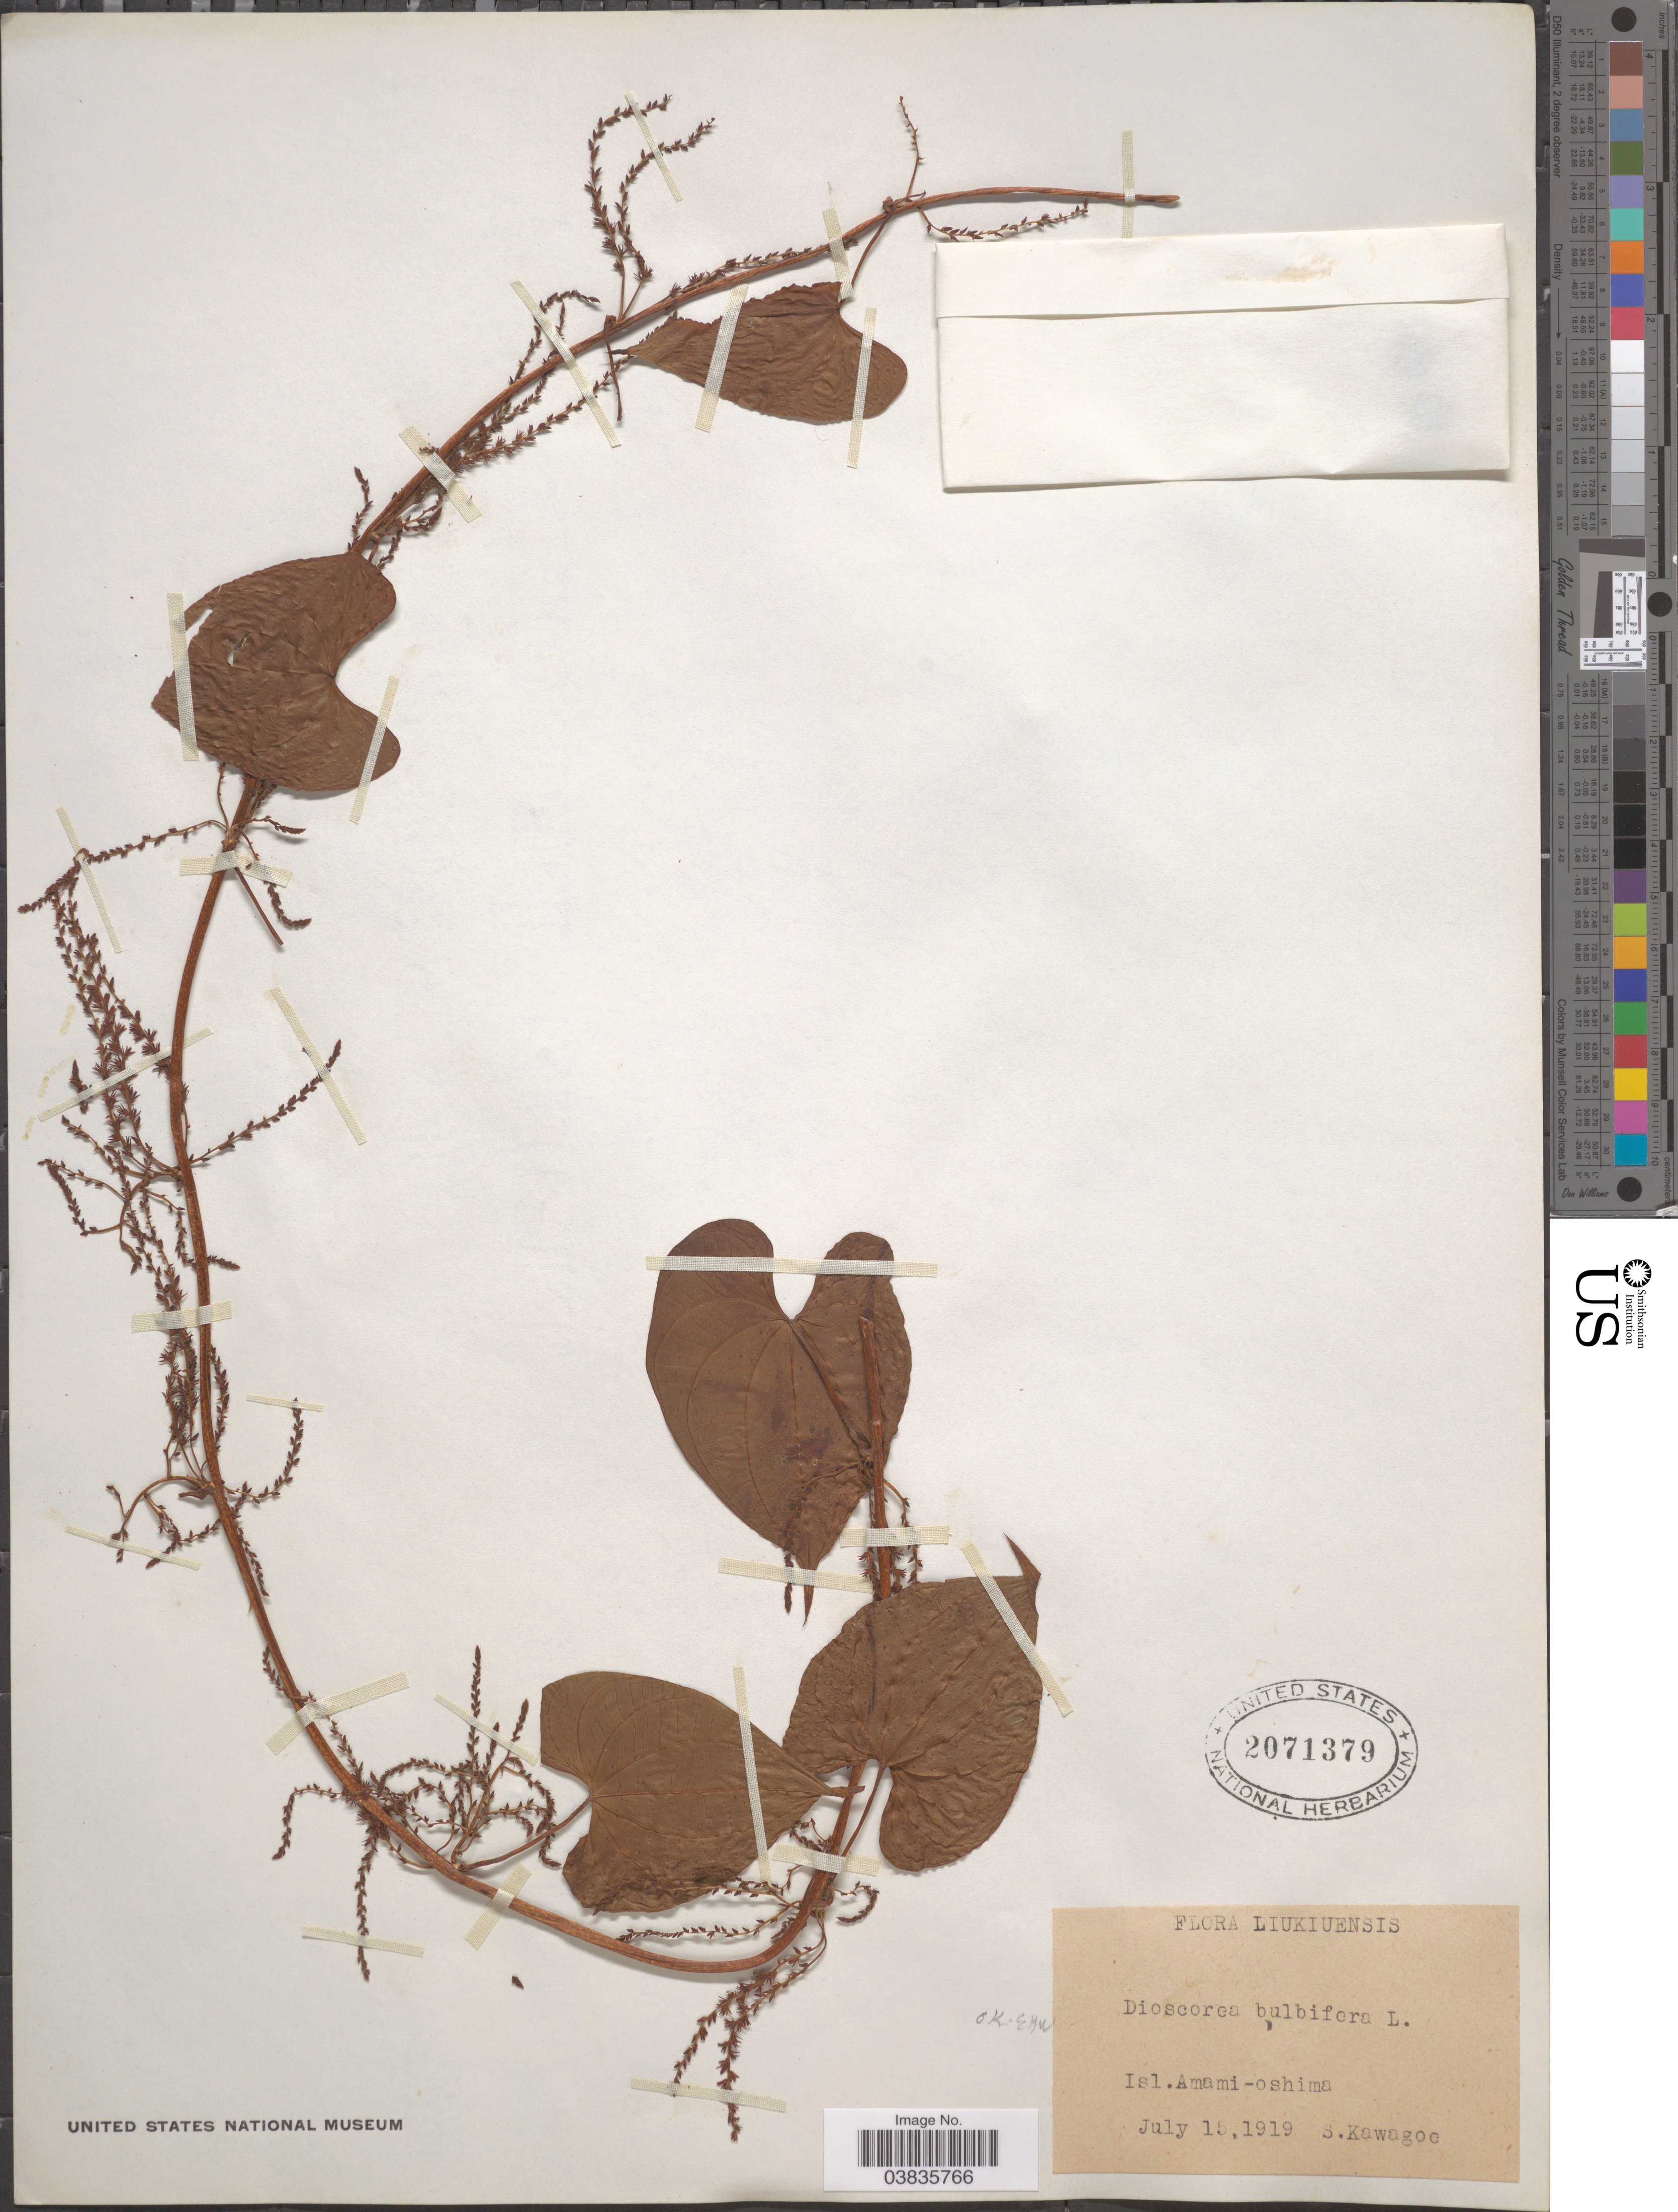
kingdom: Plantae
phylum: Tracheophyta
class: Liliopsida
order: Dioscoreales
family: Dioscoreaceae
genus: Dioscorea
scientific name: Dioscorea bulbifera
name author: L.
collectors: S. Kawagoe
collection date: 1919-07-15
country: Japan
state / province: Okinawa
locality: Liukiuensis. Isl. Amami-oshima.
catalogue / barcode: US 2071379